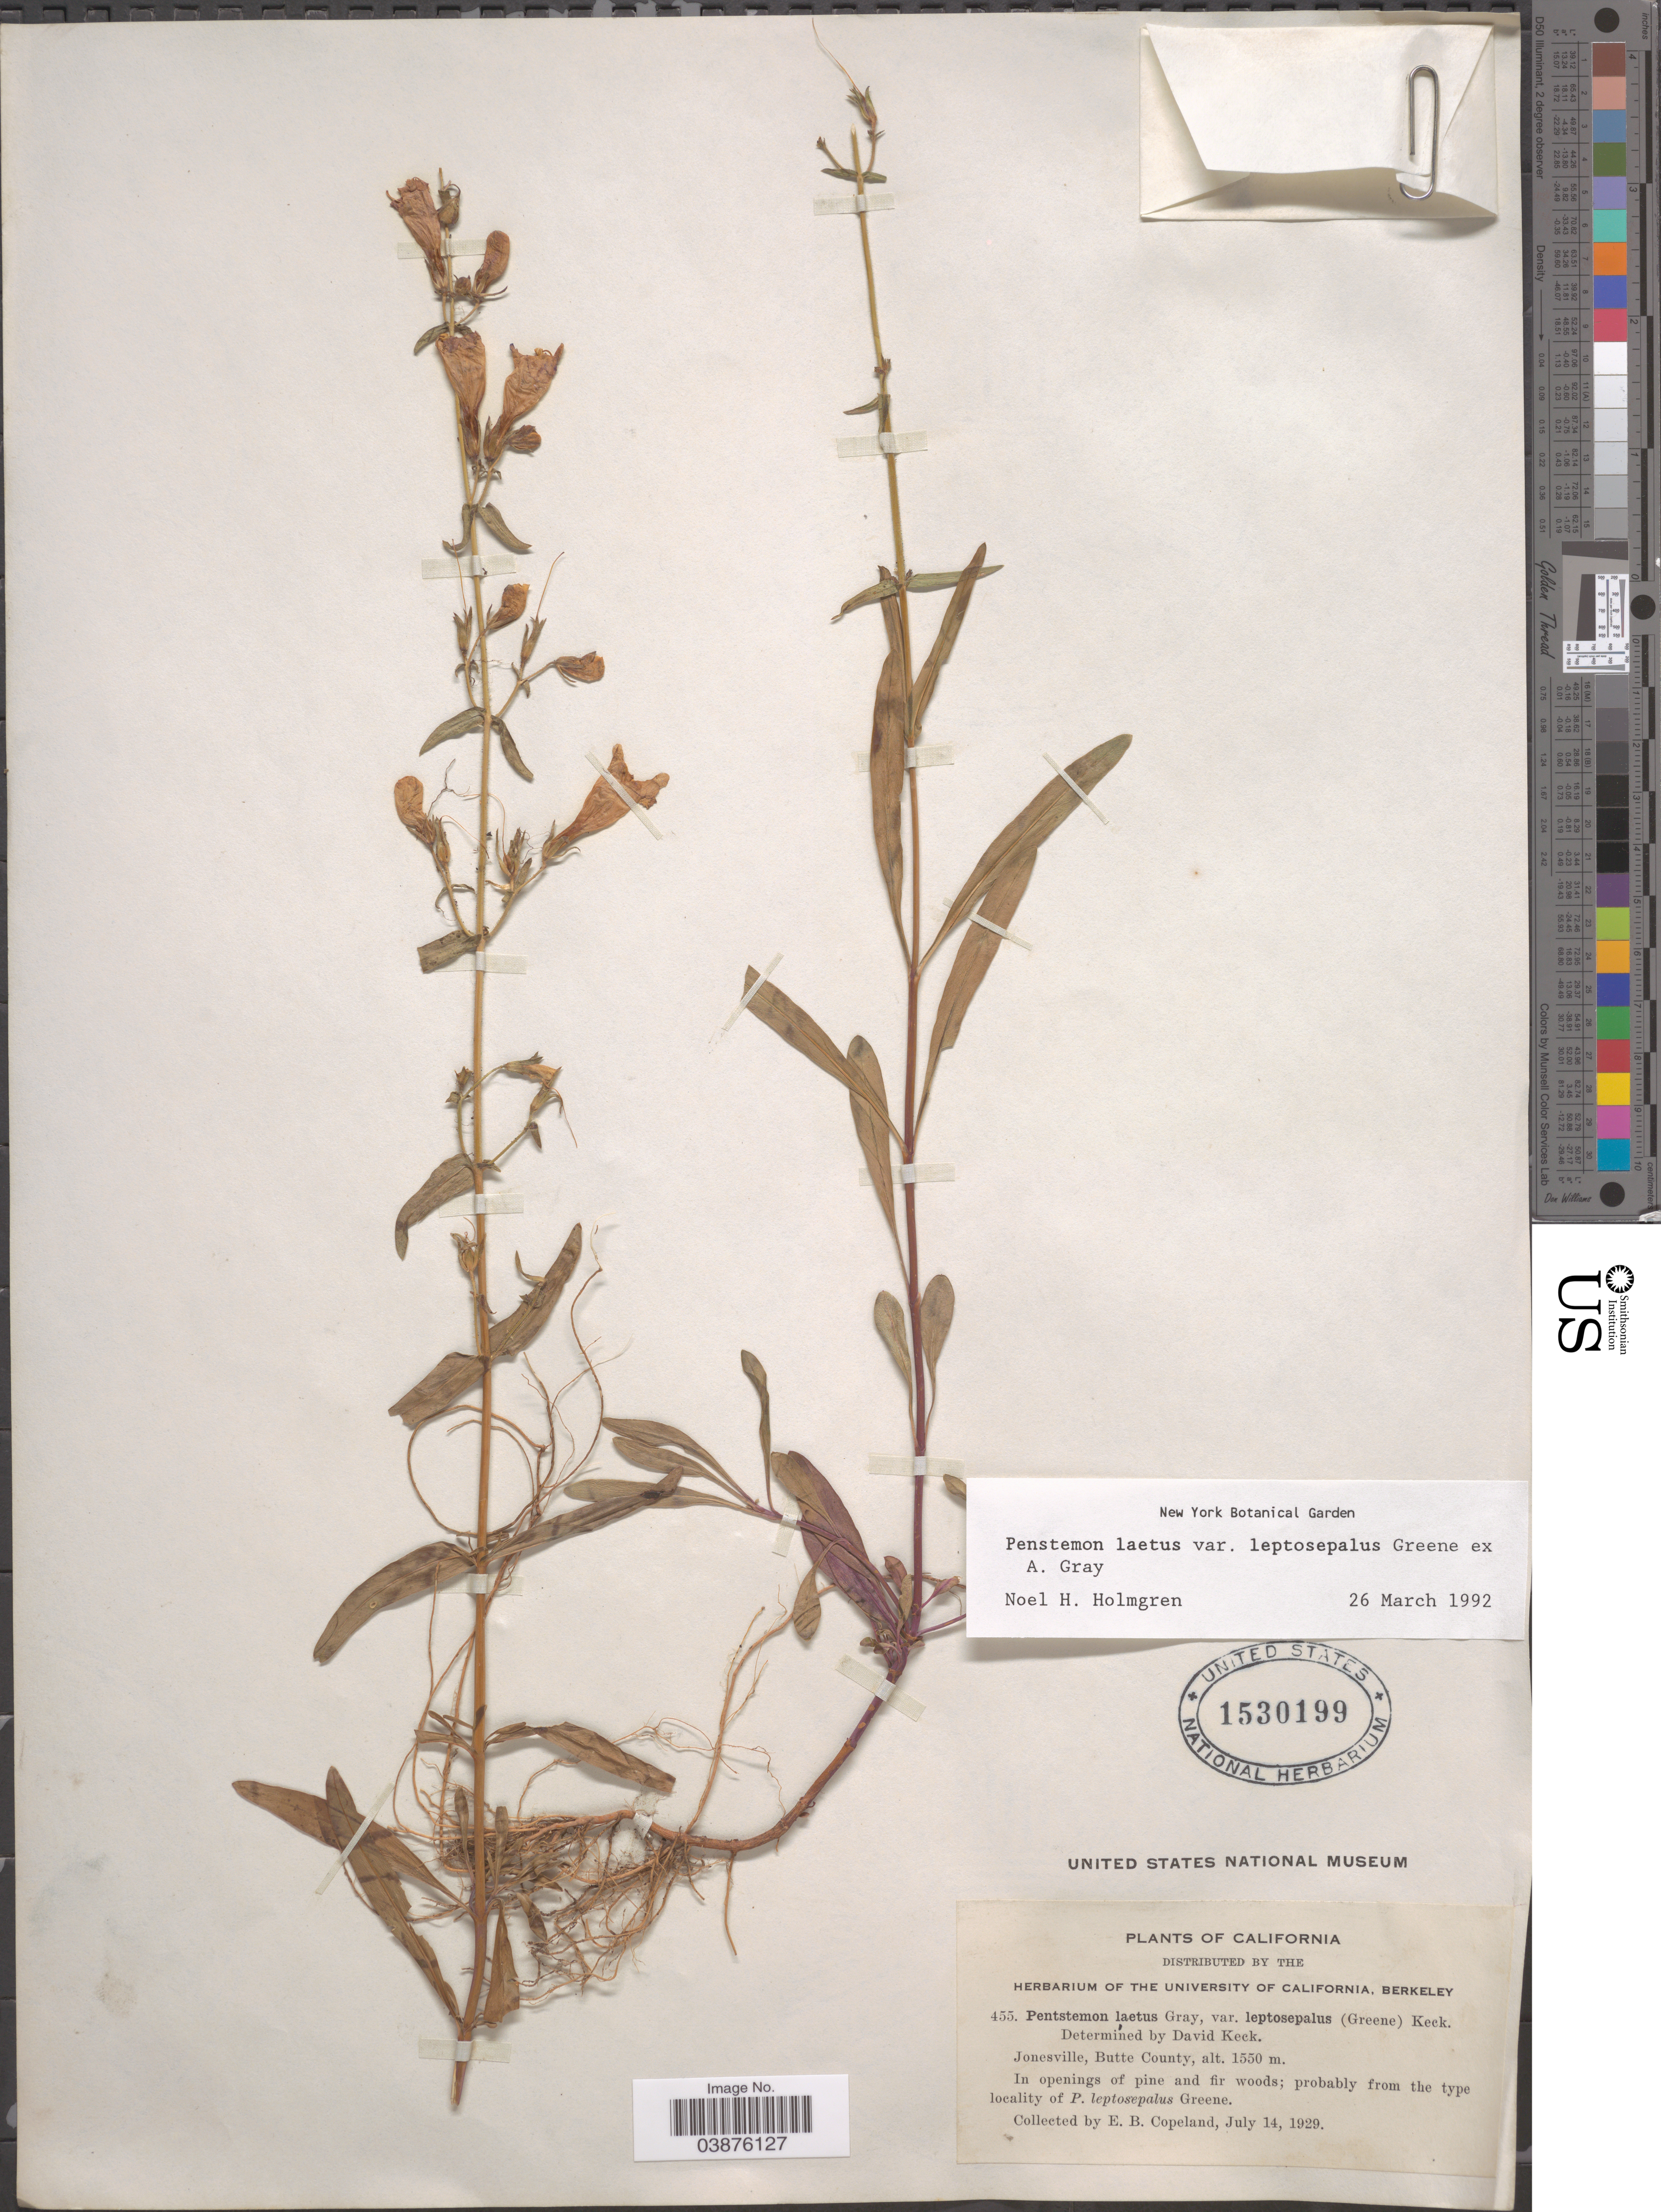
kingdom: Plantae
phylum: Tracheophyta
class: Magnoliopsida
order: Lamiales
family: Plantaginaceae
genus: Penstemon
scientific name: Penstemon laetus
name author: A. Gray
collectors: E. B. Copeland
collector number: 455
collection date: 1929-07-14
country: United States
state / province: California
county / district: Butte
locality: Jonesville, Butte County.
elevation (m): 1550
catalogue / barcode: US 1530199